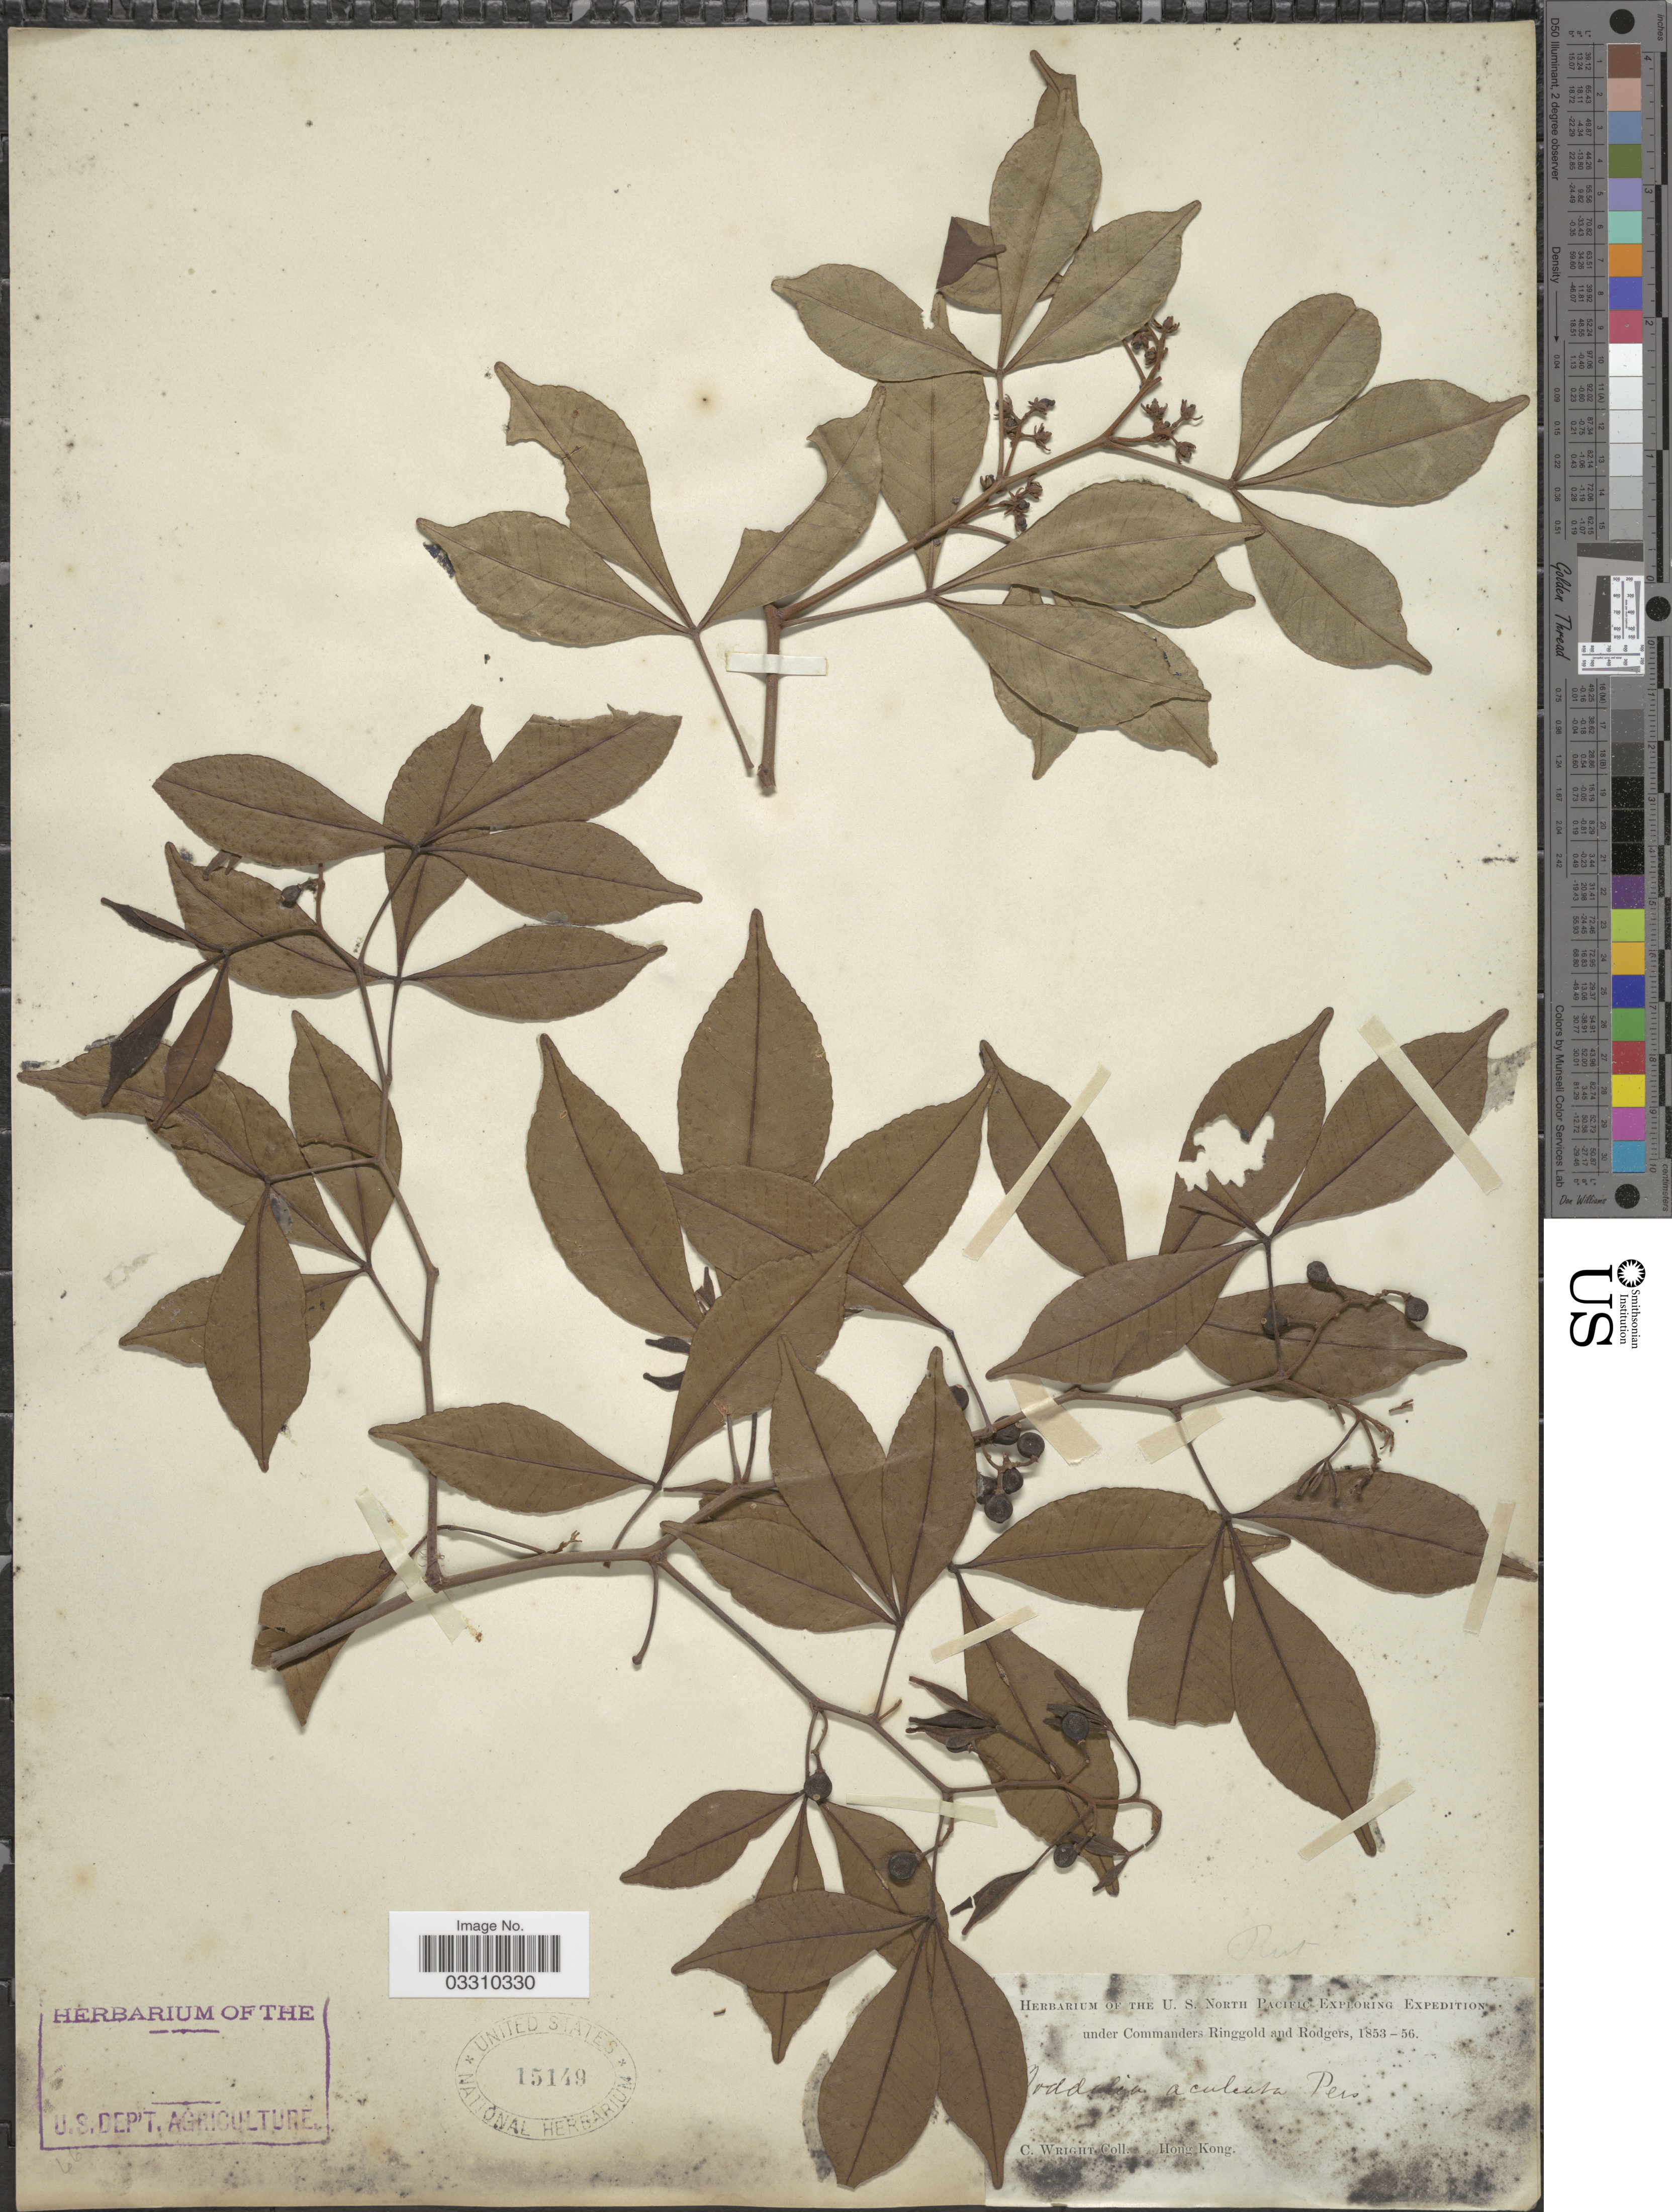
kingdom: Plantae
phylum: Tracheophyta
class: Magnoliopsida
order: Sapindales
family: Rutaceae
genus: Zanthoxylum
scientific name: Zanthoxylum asiaticum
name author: (L.) Appelhans et al.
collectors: C. Wright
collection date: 1853/1856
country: China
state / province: Hong Kong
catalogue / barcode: US 15149